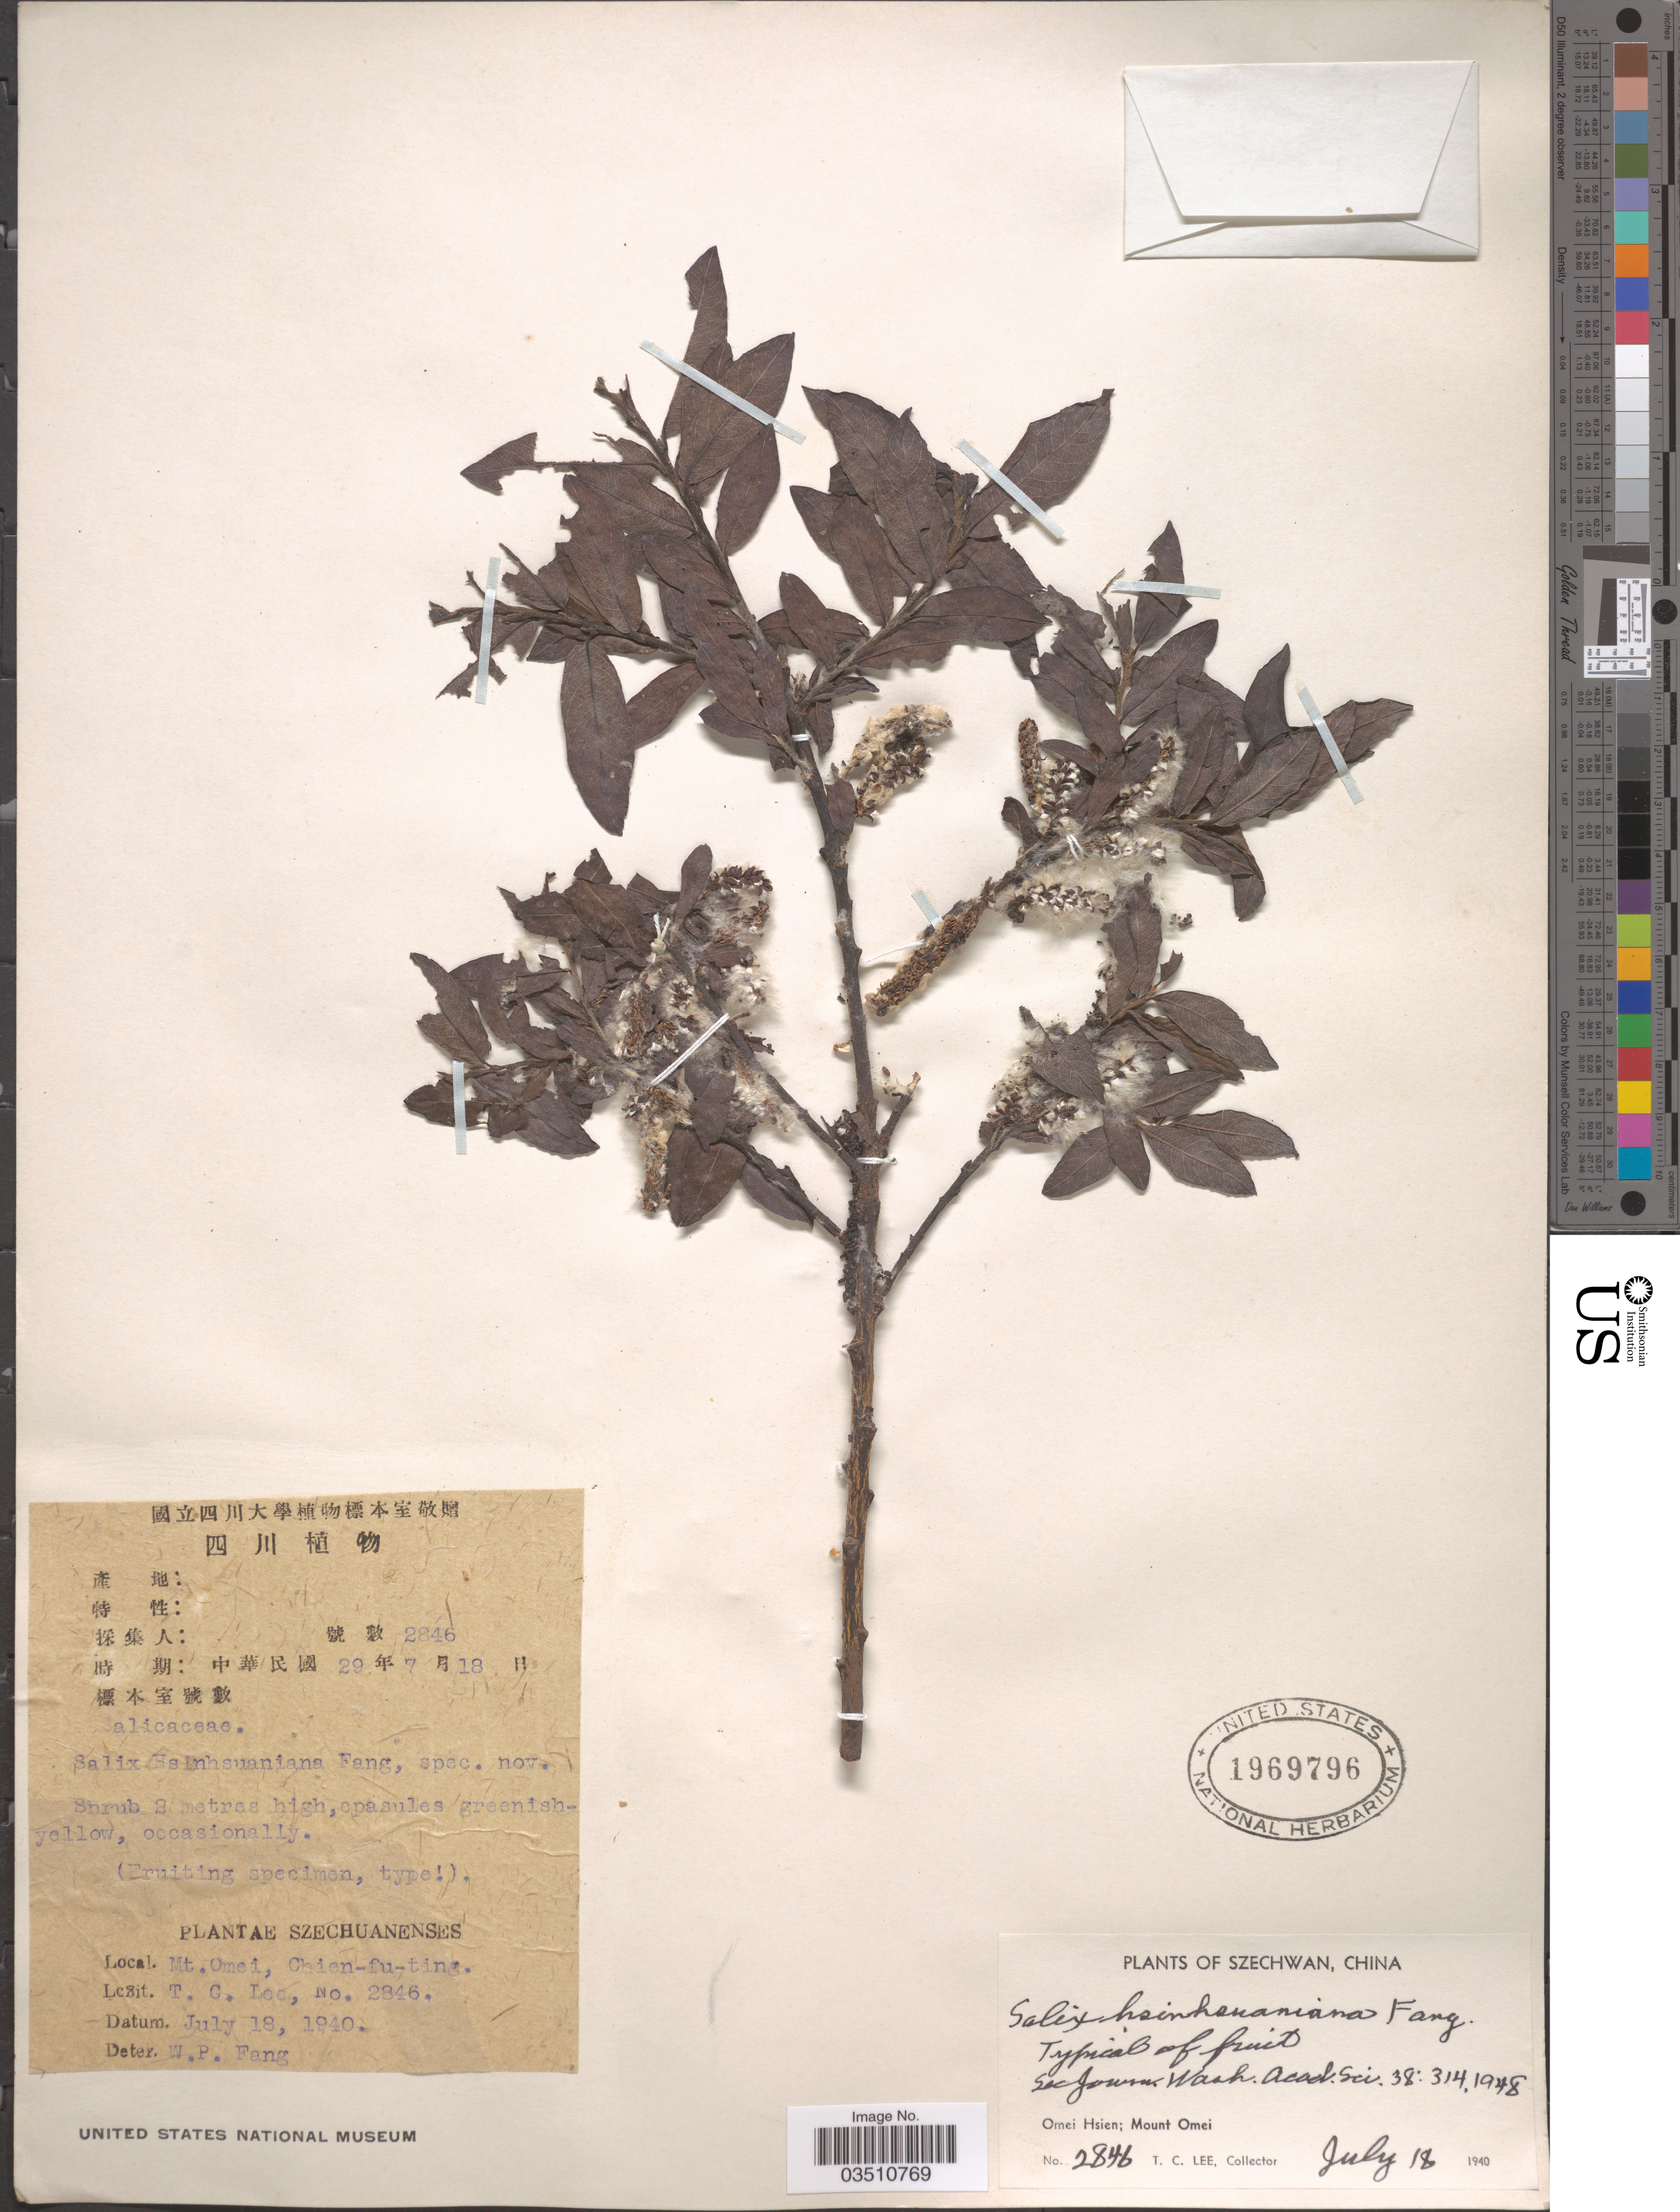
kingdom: Plantae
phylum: Tracheophyta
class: Magnoliopsida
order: Malpighiales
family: Salicaceae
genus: Salix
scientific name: Salix hsinhsuaniana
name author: W.P. Fang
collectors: T. Lee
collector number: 2846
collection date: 1940-07-18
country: China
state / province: Sichuan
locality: Szechwan. Omei Hsien; Mount Omei.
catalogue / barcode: US 1969796